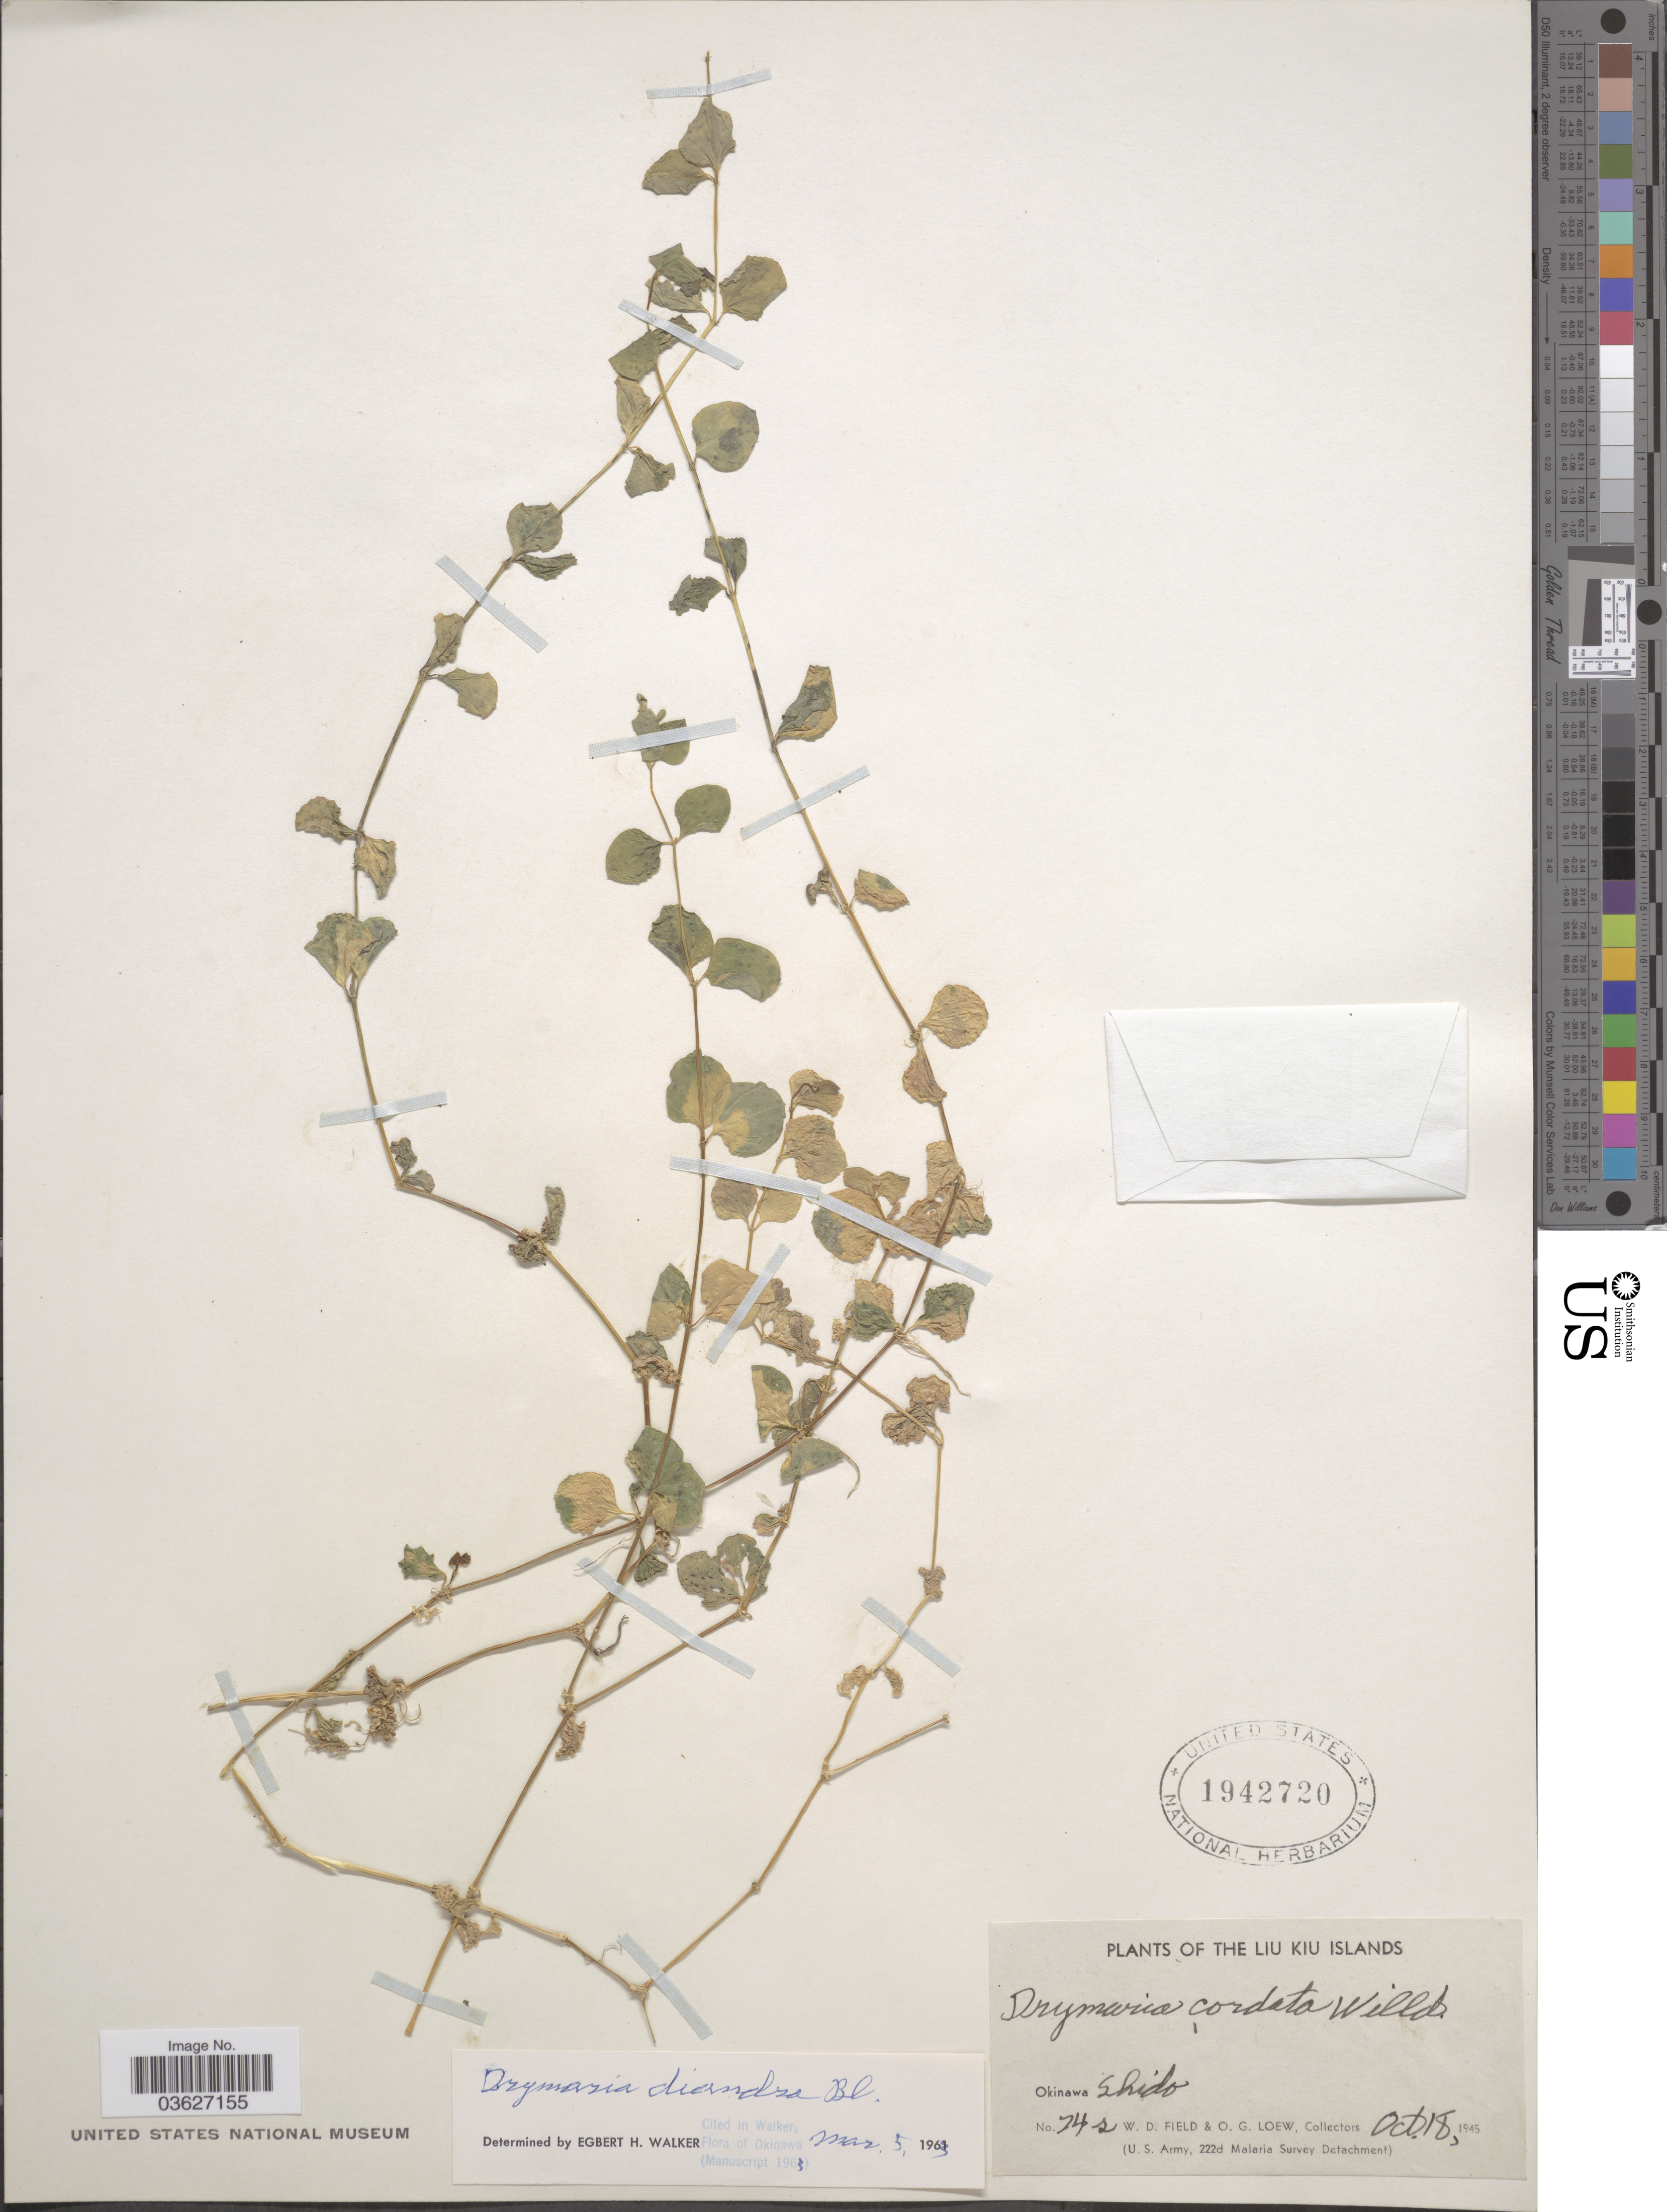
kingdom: Plantae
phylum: Tracheophyta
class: Magnoliopsida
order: Caryophyllales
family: Caryophyllaceae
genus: Drymaria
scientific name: Drymaria diandra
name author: Blume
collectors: W. D. Field & O. G. Loew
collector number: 74s*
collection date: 1945-10-18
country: Japan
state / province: Okinawa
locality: The Liu Kiu Islands. Okinawa Shido.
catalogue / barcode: US 1942720